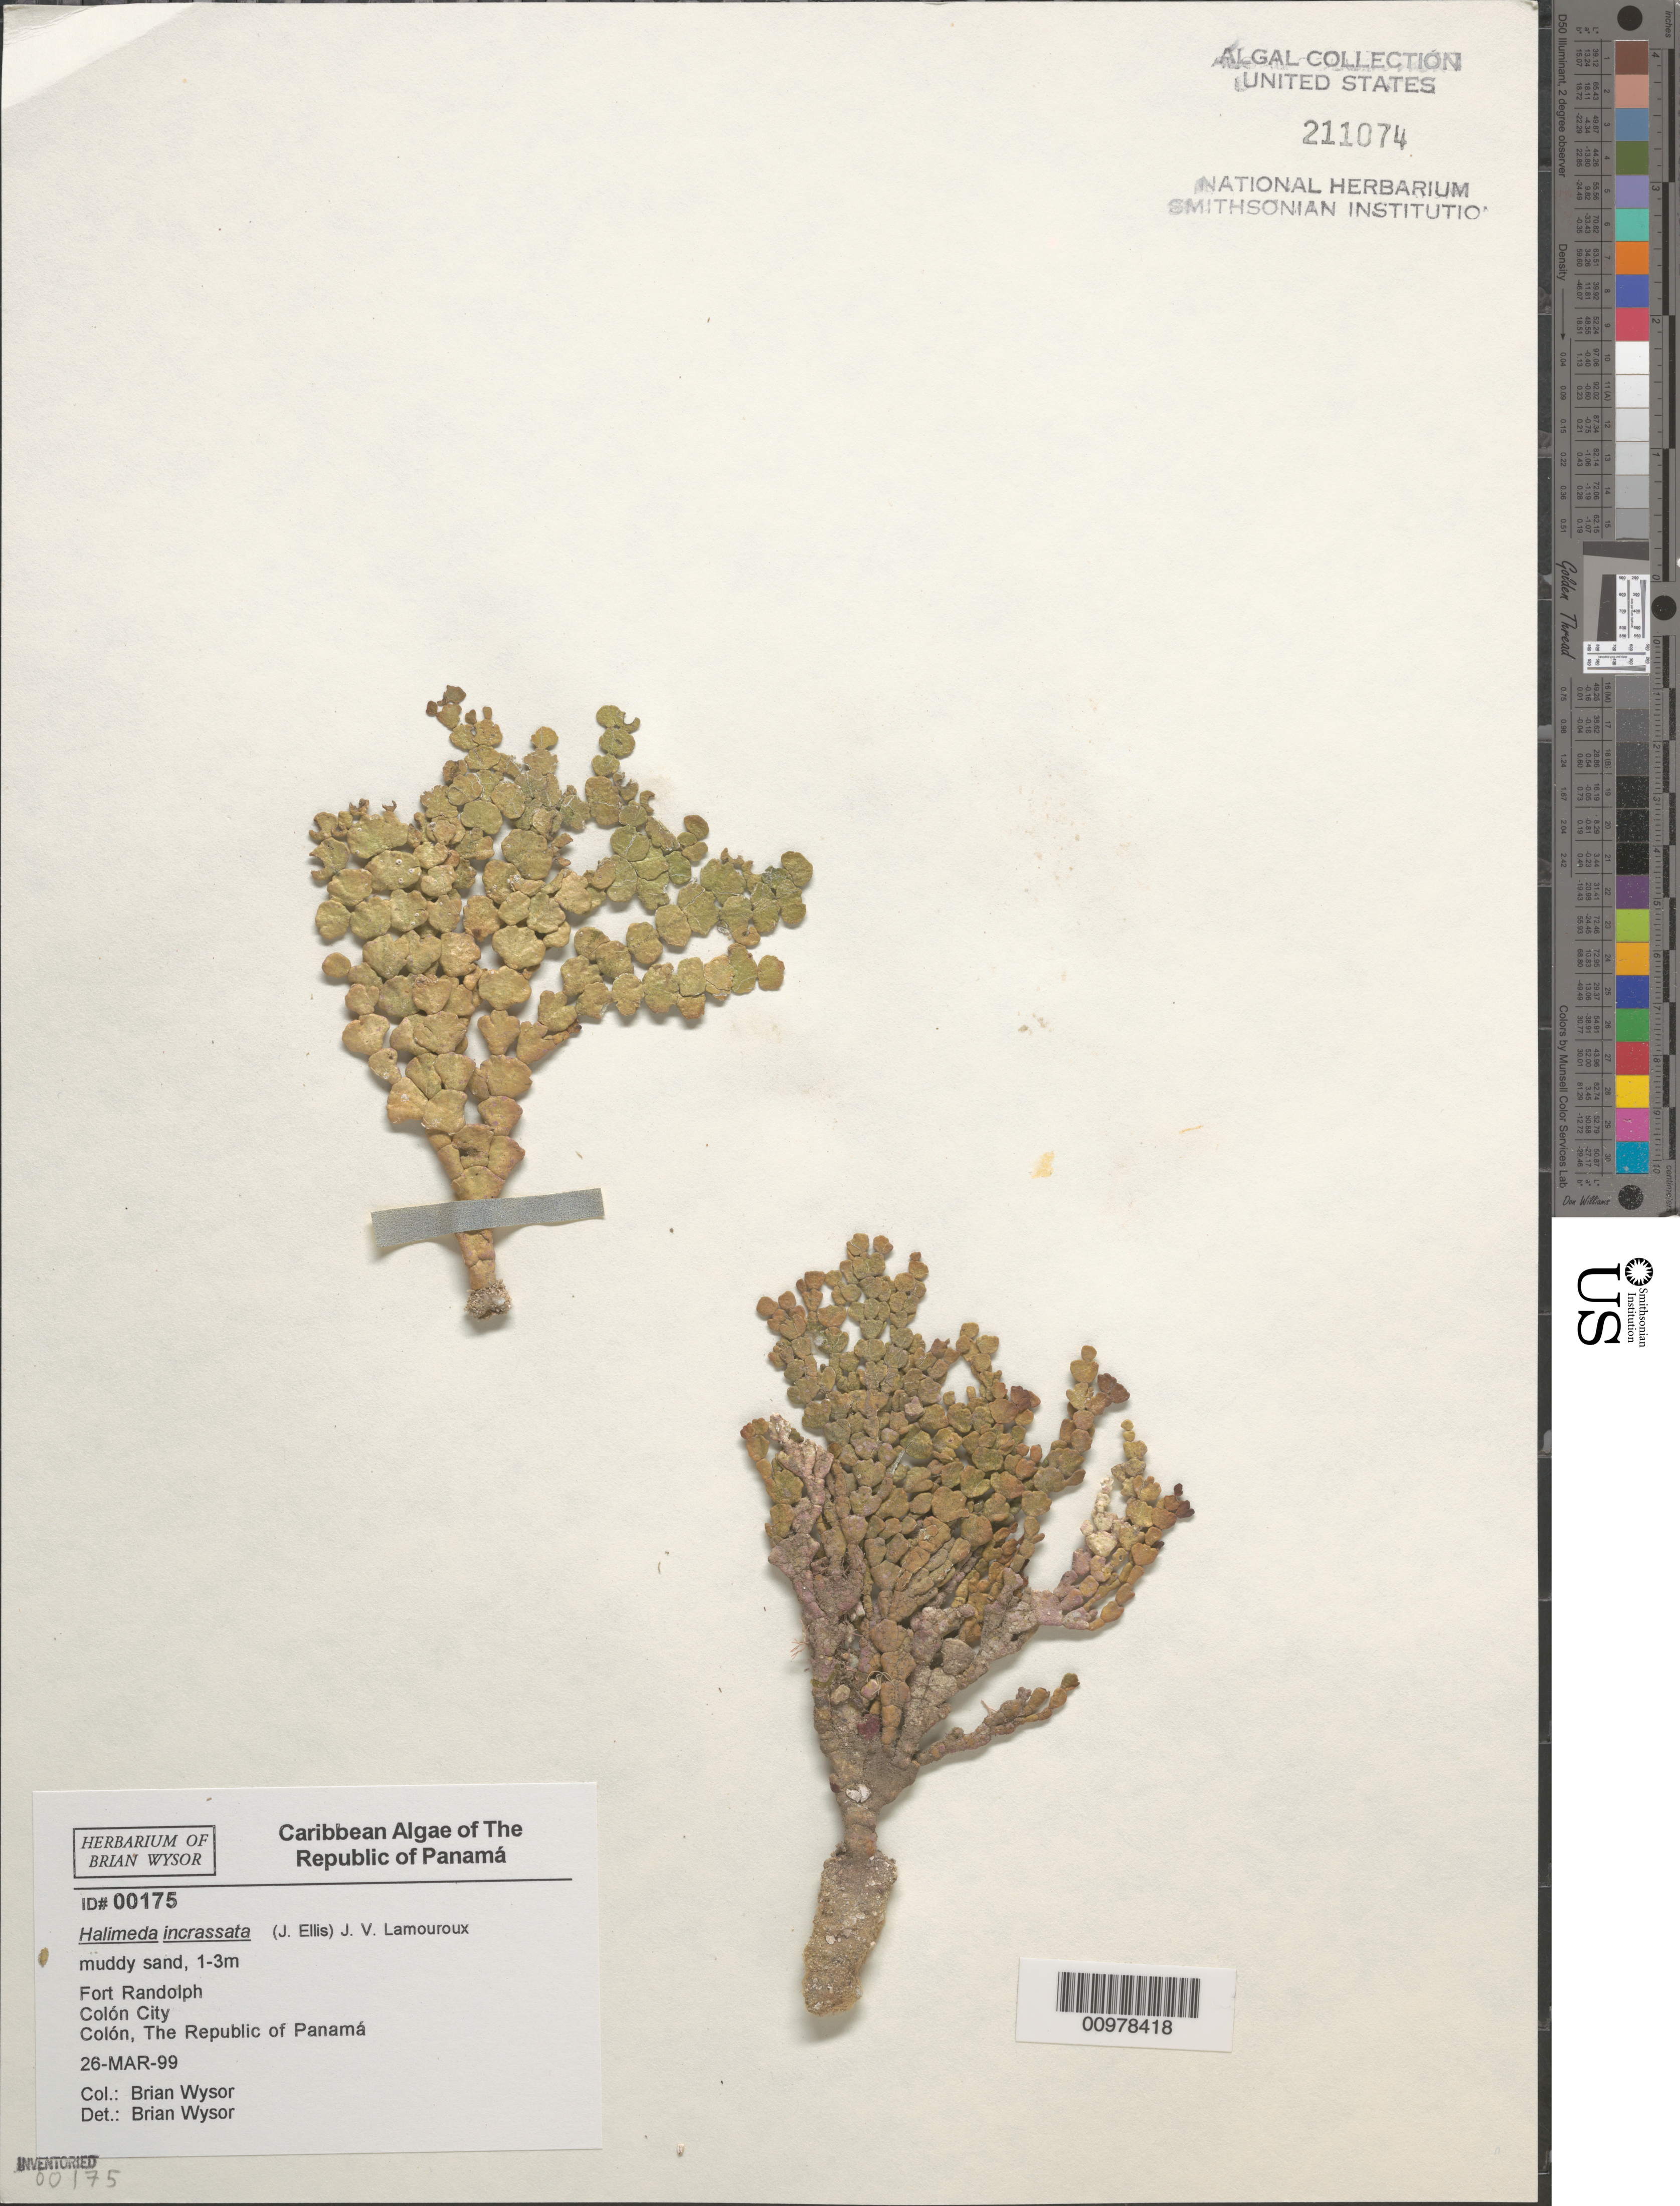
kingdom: Plantae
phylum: Chlorophyta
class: Ulvophyceae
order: Bryopsidales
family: Halimedaceae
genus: Halimeda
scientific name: Halimeda incrassata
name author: (J. Ellis) J.V.Lamouroux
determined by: Wysor, B.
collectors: B. Wysor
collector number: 00175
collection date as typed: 26 Mar 1999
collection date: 1999-03-26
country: Panama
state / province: Colón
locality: Fort Randolph, Colón City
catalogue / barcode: US 211074